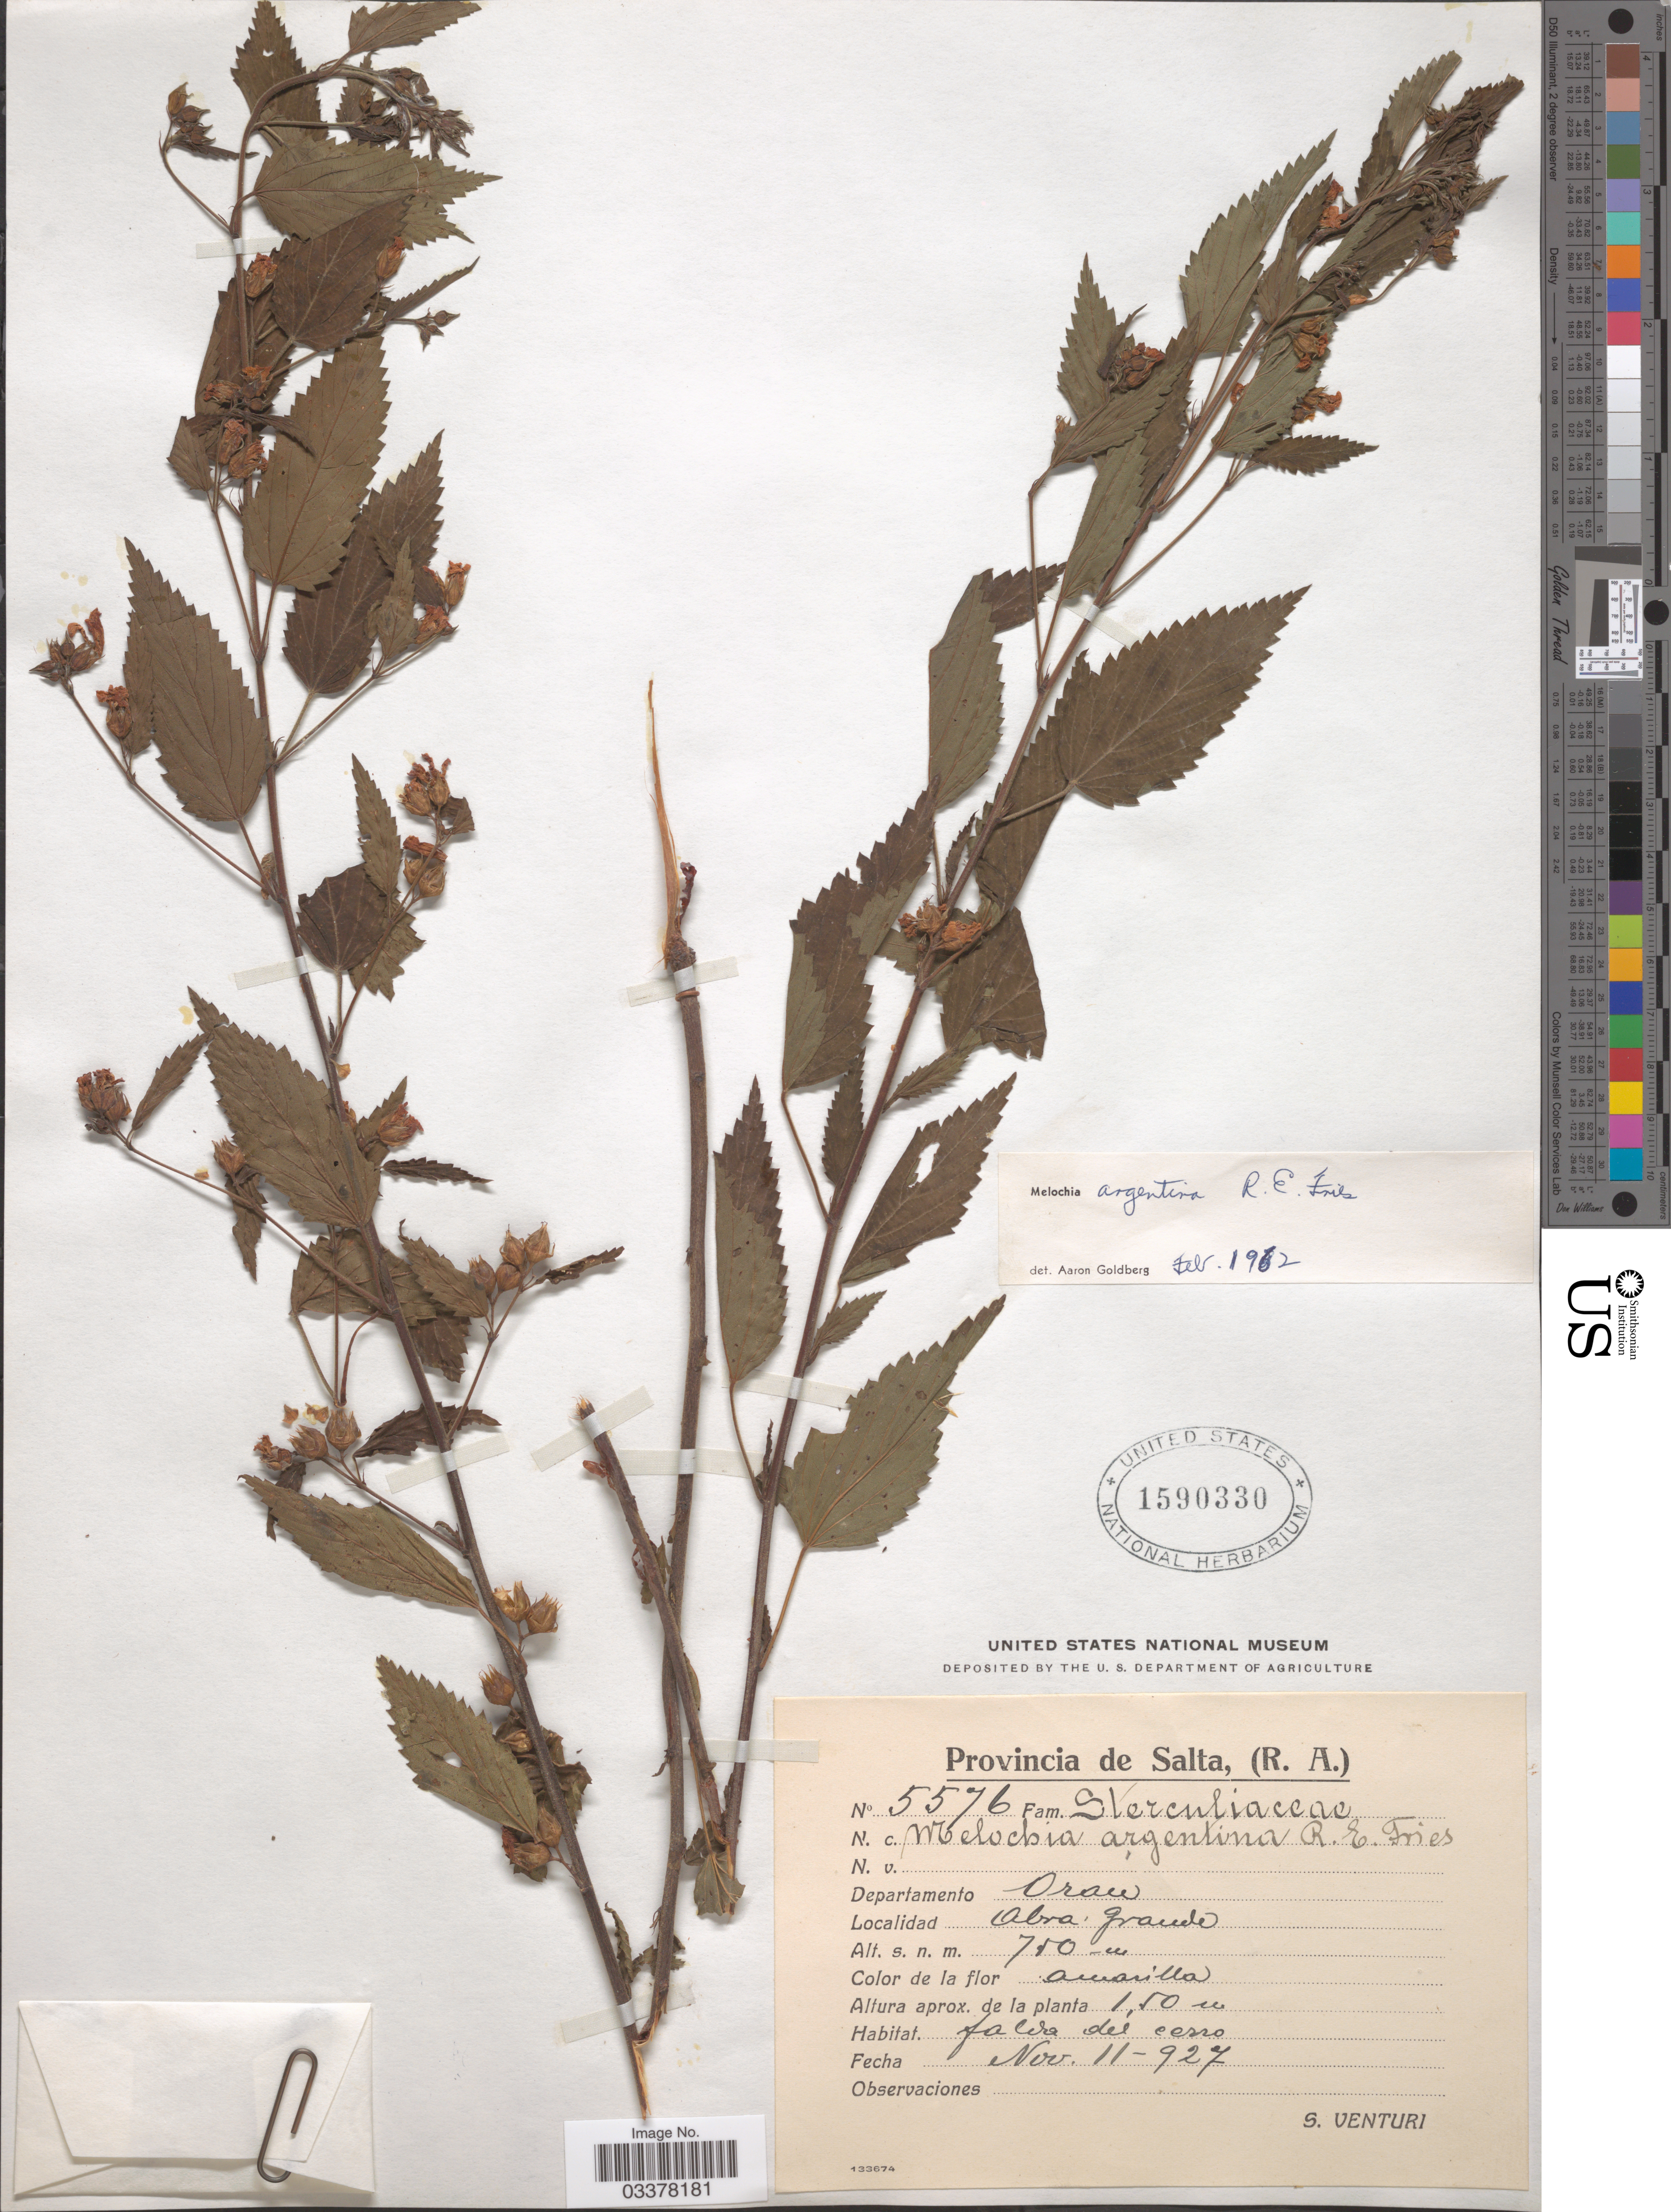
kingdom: Plantae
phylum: Tracheophyta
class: Magnoliopsida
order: Malvales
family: Malvaceae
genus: Melochia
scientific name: Melochia argentina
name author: R.E. Fr.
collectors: S. Venturi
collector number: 5576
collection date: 1927-11-11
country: Argentina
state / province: Salta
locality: Departamento Oran. Abra Grande.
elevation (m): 750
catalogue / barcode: US 1590330